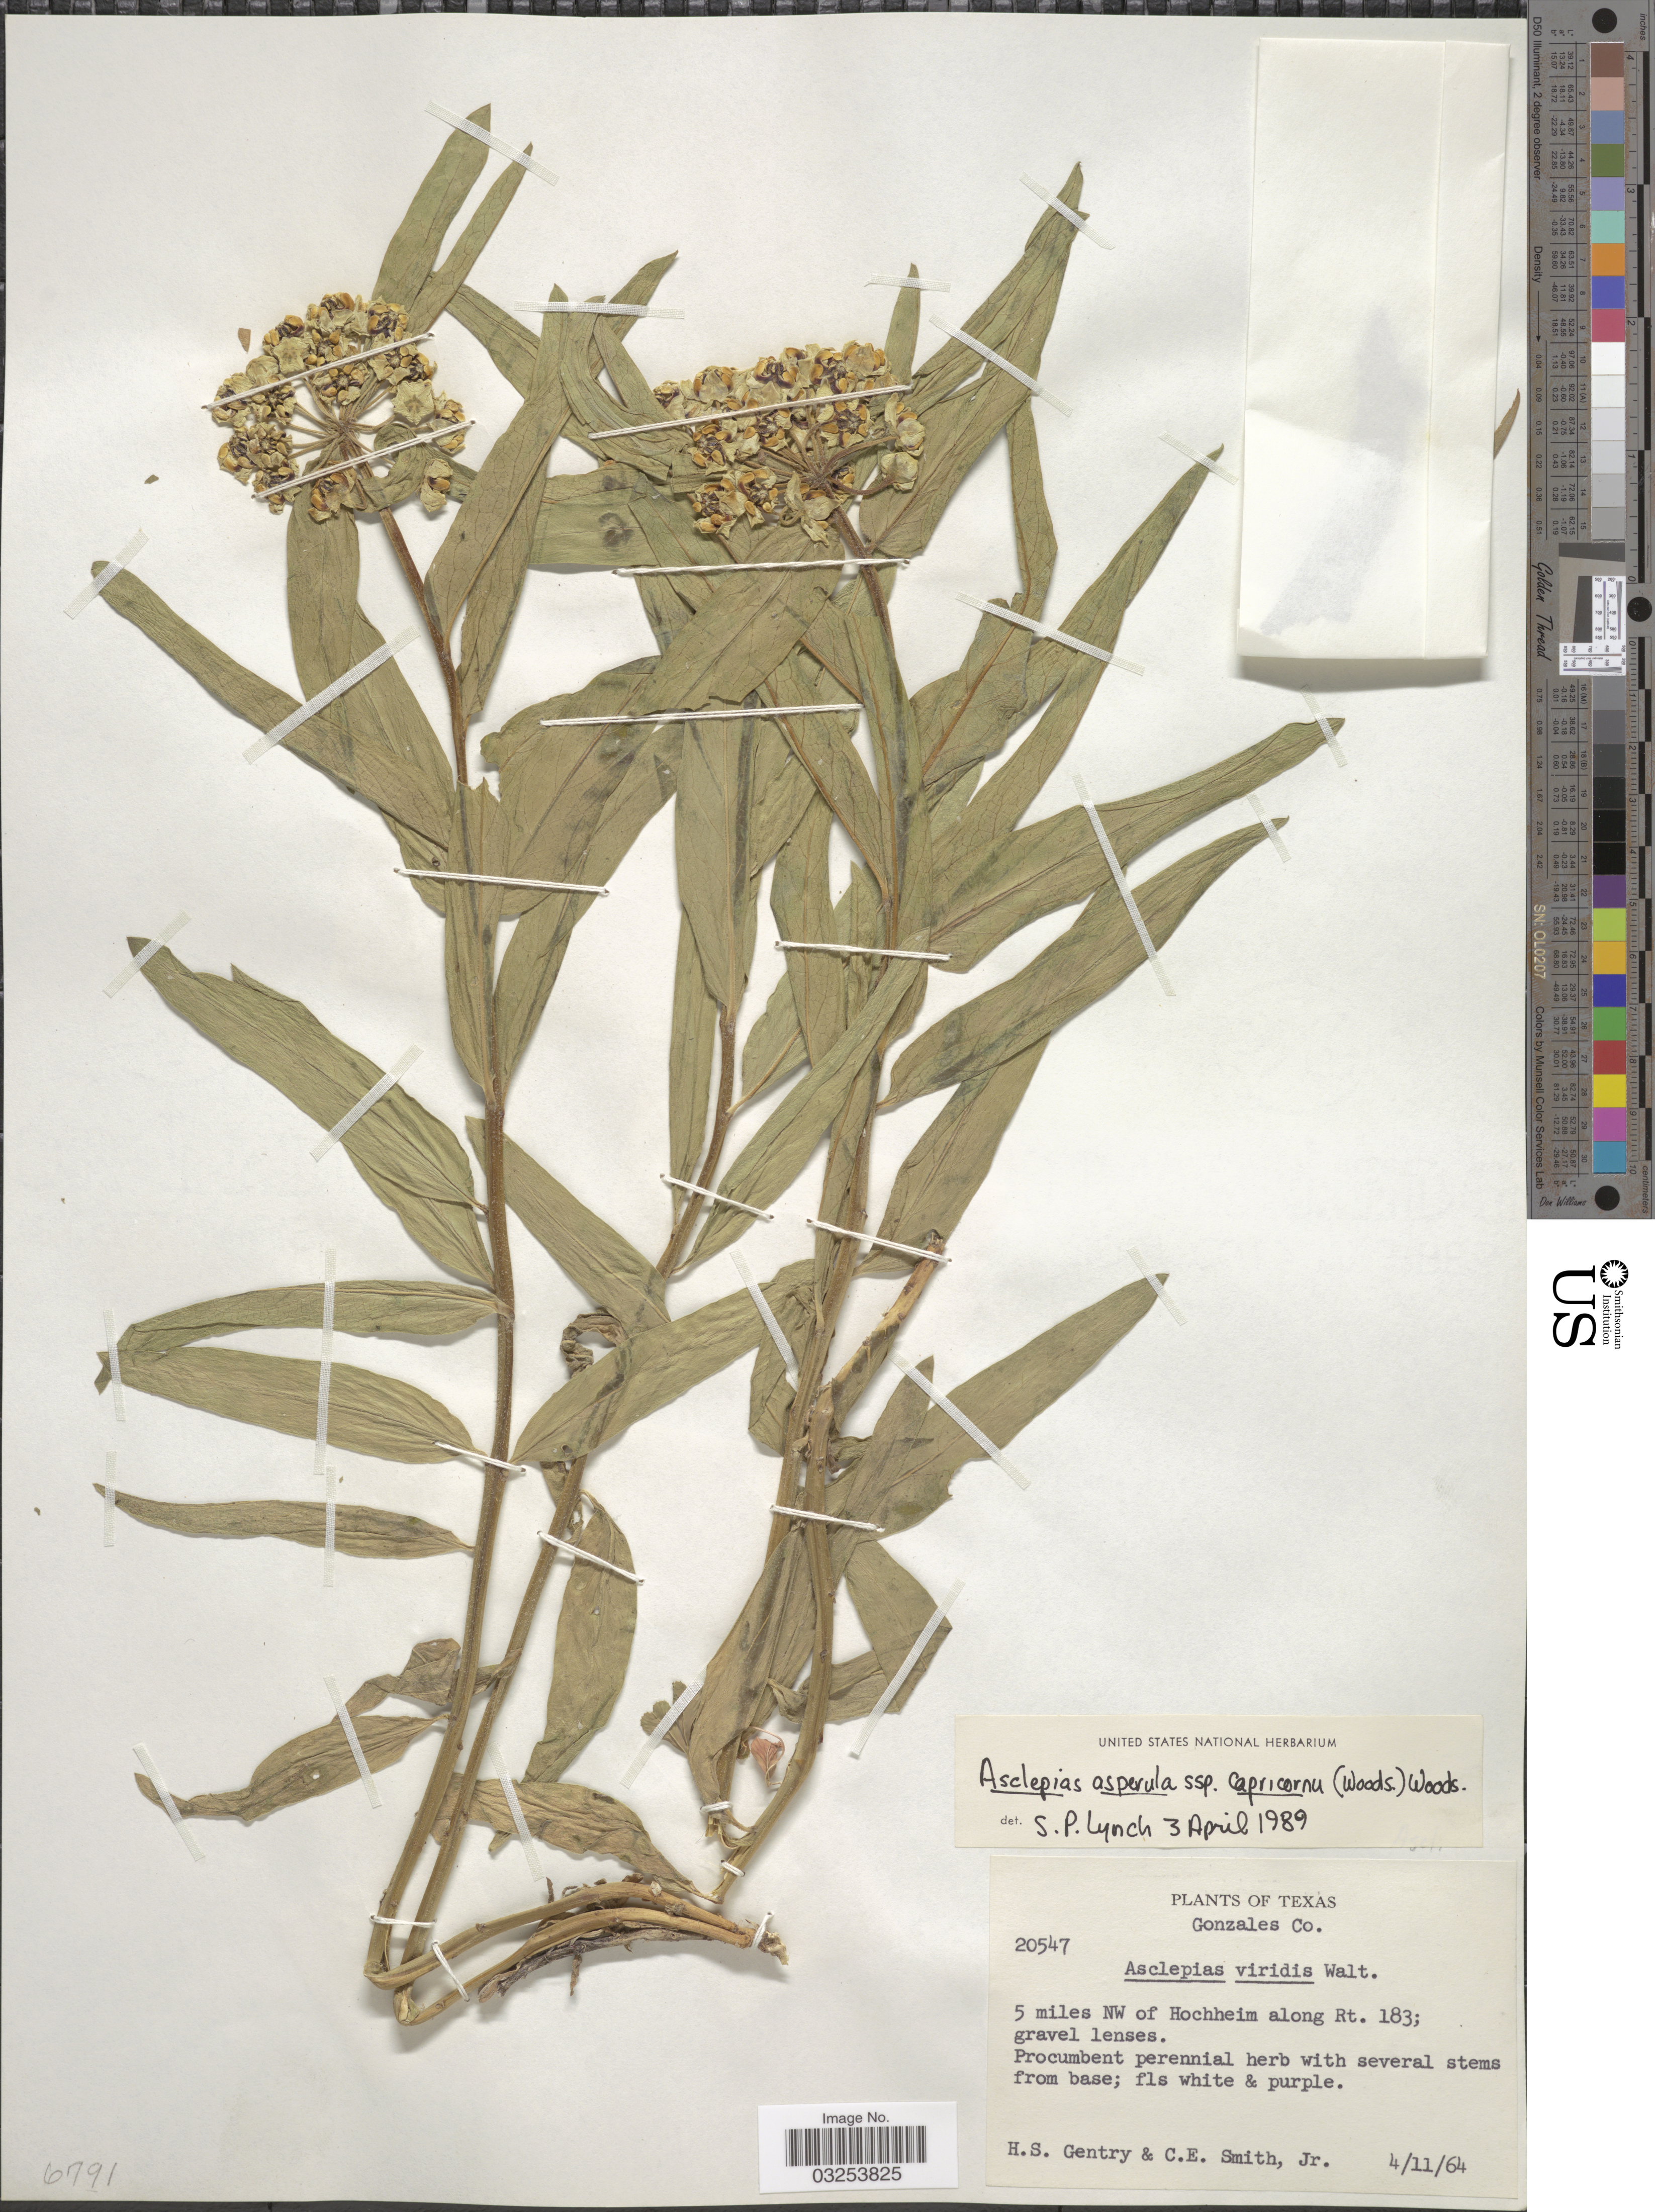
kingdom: Plantae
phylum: Tracheophyta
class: Magnoliopsida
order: Gentianales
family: Apocynaceae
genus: Asclepias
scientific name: Asclepias asperula subsp. capricornus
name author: Woodson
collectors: H. S. Gentry & C. E. Smith Jr.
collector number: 20547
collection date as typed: Transcribed d/m/y: 11/4/64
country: United States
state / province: Texas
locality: Gonzales Co. 5 miles NW of Hochheim along Rt. 183.